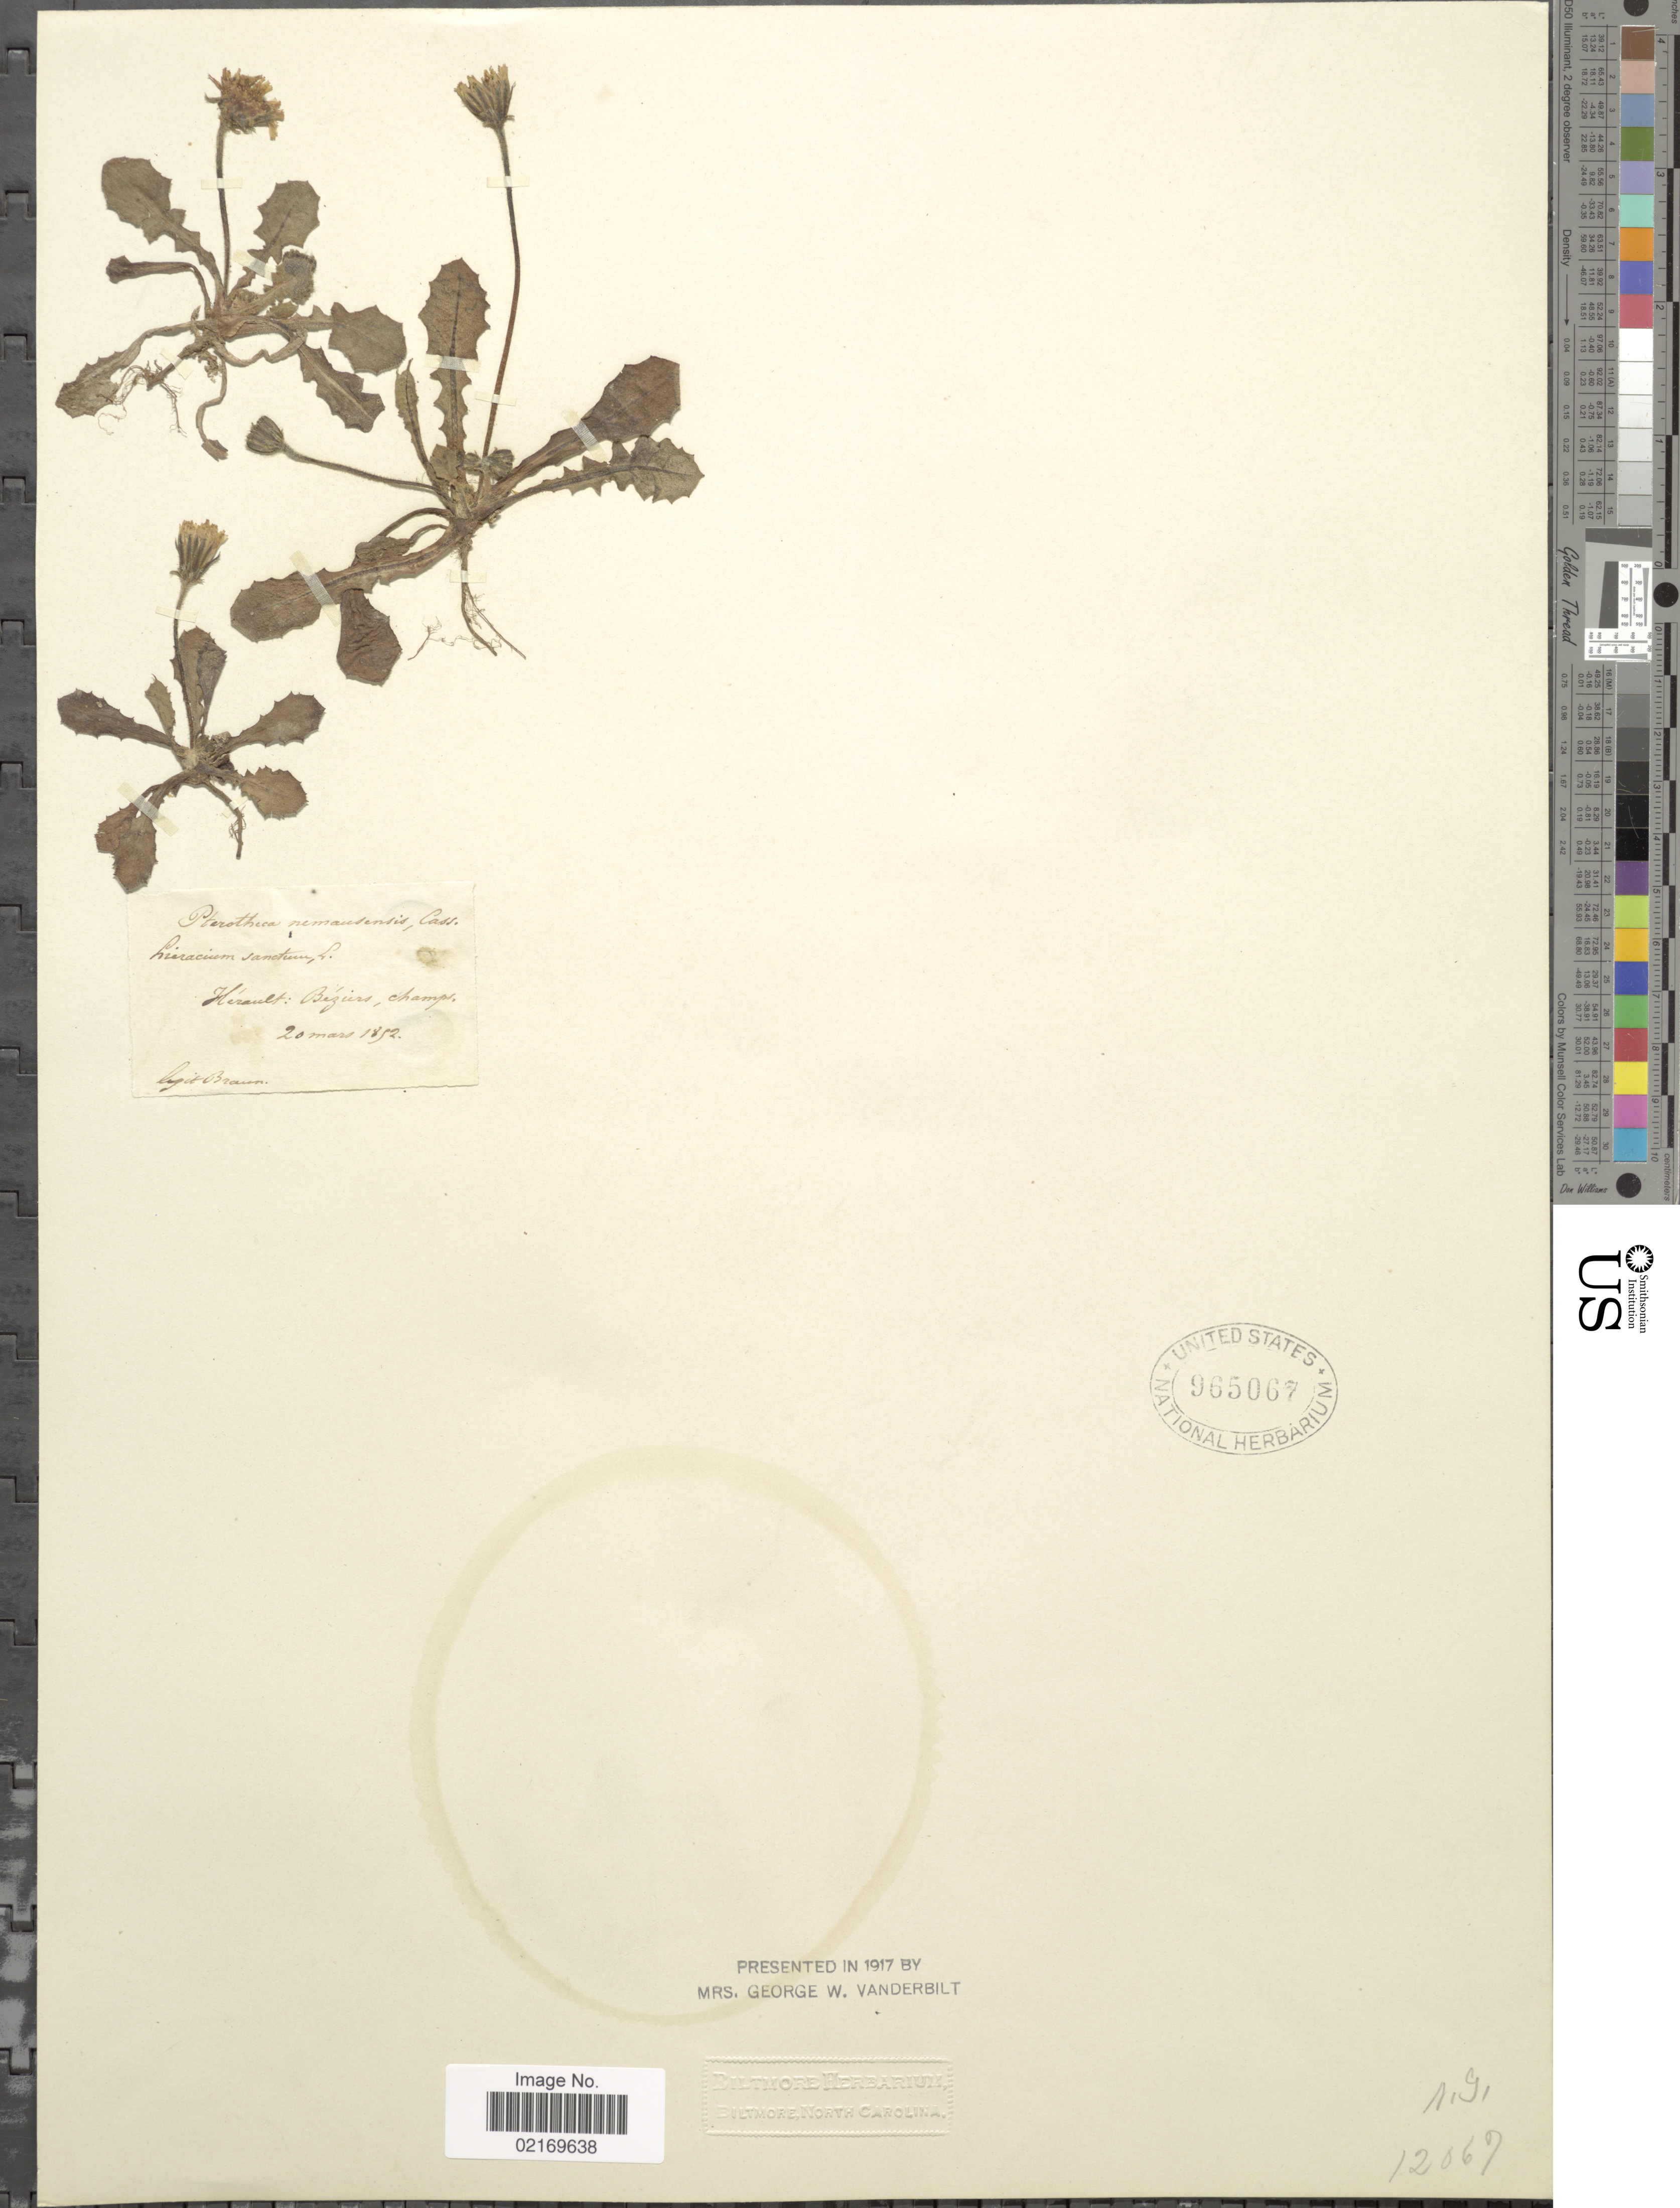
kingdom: Plantae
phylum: Tracheophyta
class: Magnoliopsida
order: Asterales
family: Asteraceae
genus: Crepis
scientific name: Crepis sancta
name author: (L.) Bornm.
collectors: Braun, --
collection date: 1892-03-20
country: France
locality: Herault, Beziers, champs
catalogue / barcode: US 965067